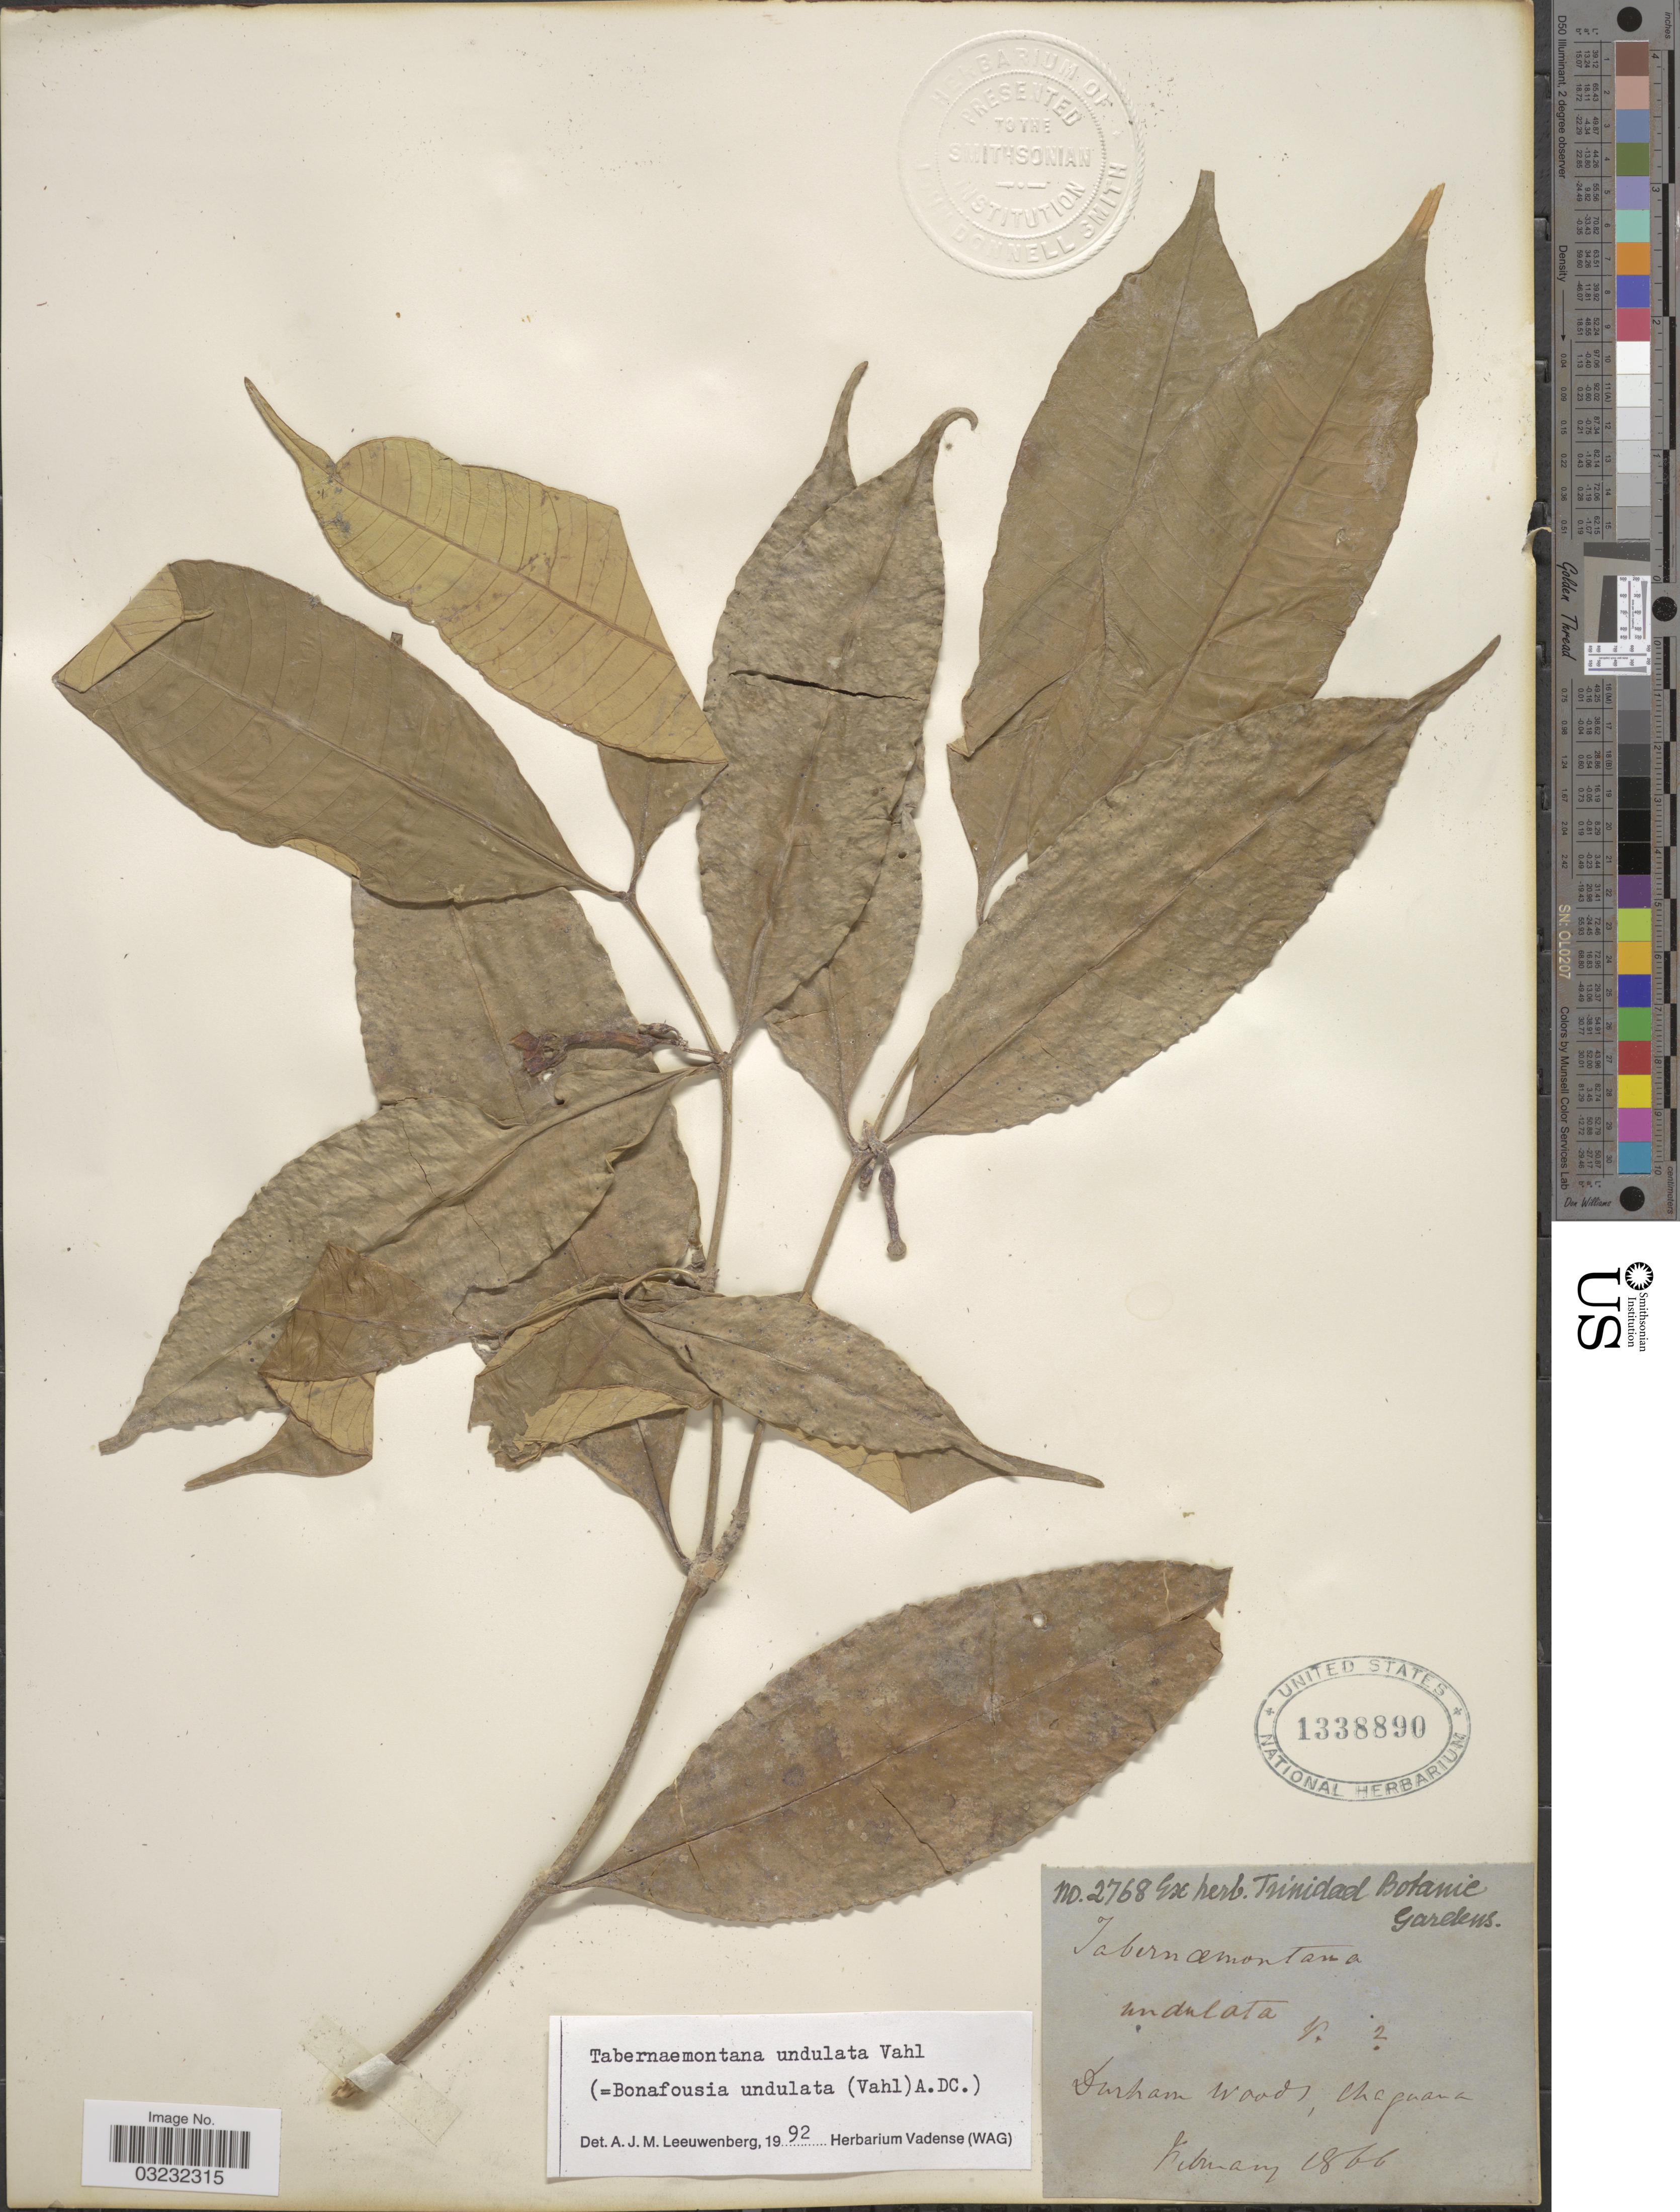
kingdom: Plantae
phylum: Tracheophyta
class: Magnoliopsida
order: Gentianales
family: Apocynaceae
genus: Tabernaemontana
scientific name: Tabernaemontana undulata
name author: Vahl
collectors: ex herb. Bot. Gard. Trinidad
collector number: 2768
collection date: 1866-02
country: Trinidad and Tobago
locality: Durham Woods, Chaguana.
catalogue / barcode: US 1338890